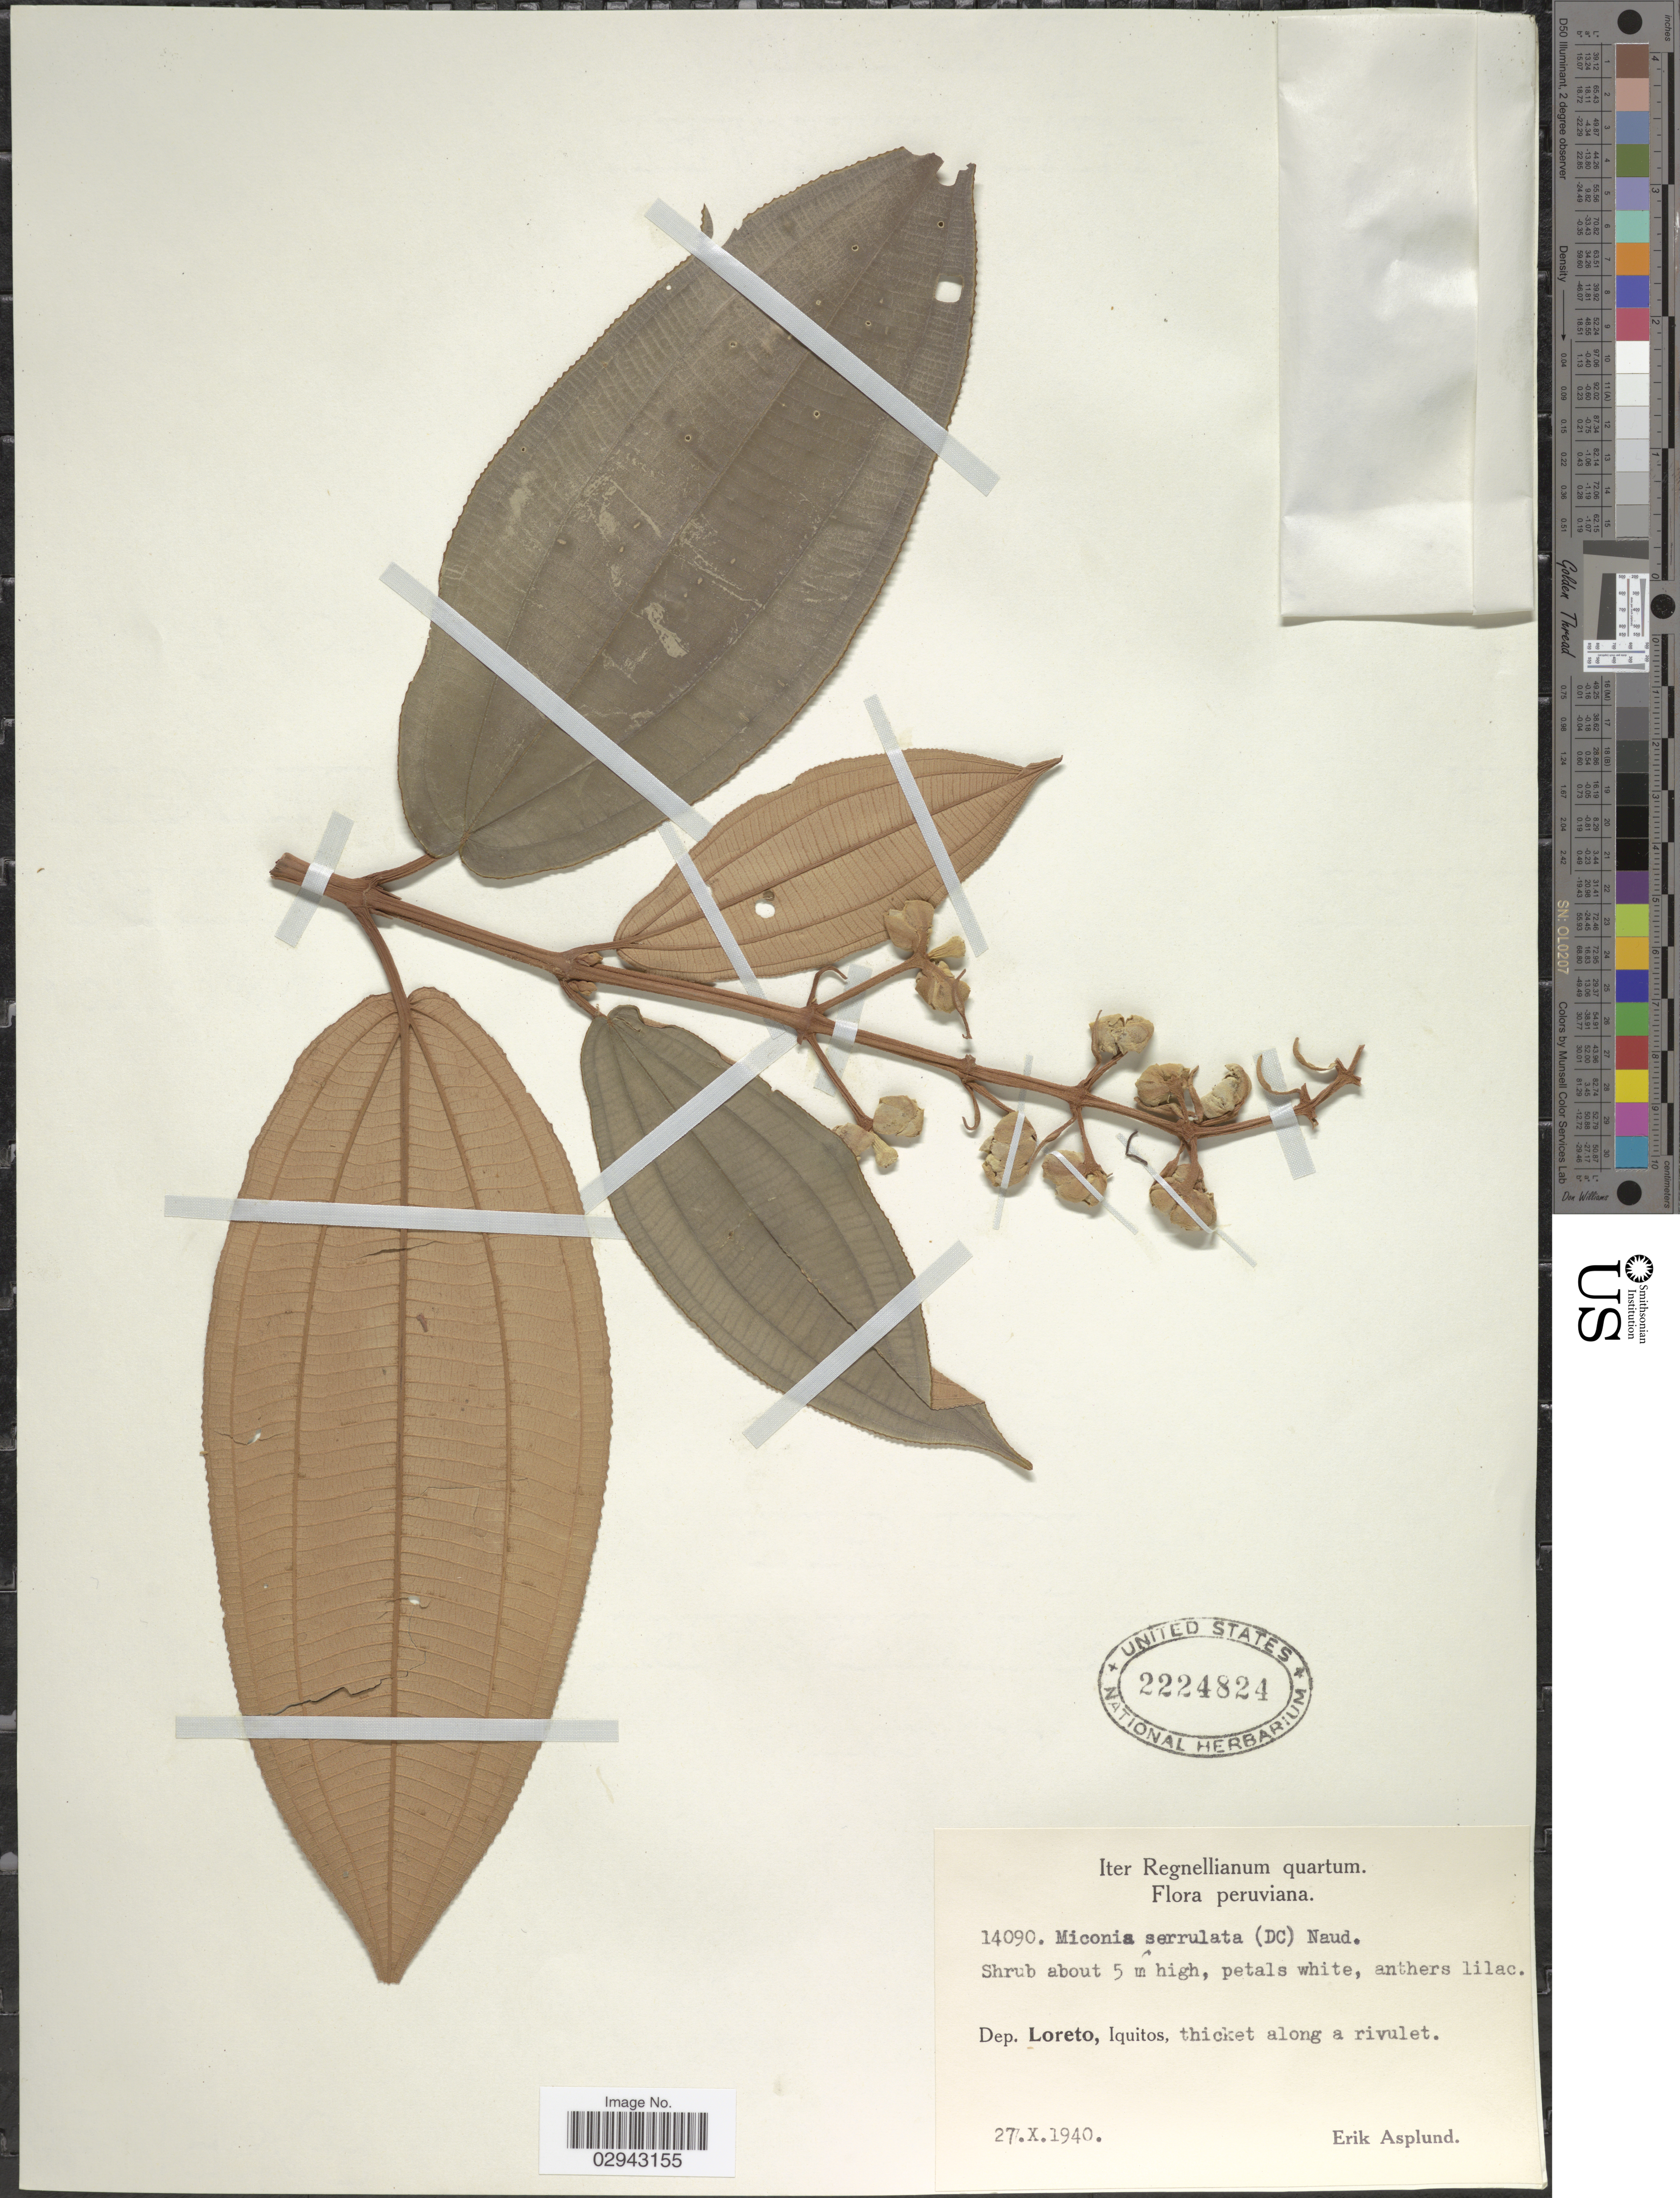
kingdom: Plantae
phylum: Tracheophyta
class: Magnoliopsida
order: Myrtales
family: Melastomataceae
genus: Miconia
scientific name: Miconia serrulata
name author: (DC.) Naudin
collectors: E. Asplund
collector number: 14090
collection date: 1940-10-27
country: Peru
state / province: Loreto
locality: Dep. Loreto, Iquitos, thicket along a rivulet.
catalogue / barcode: US 2224824